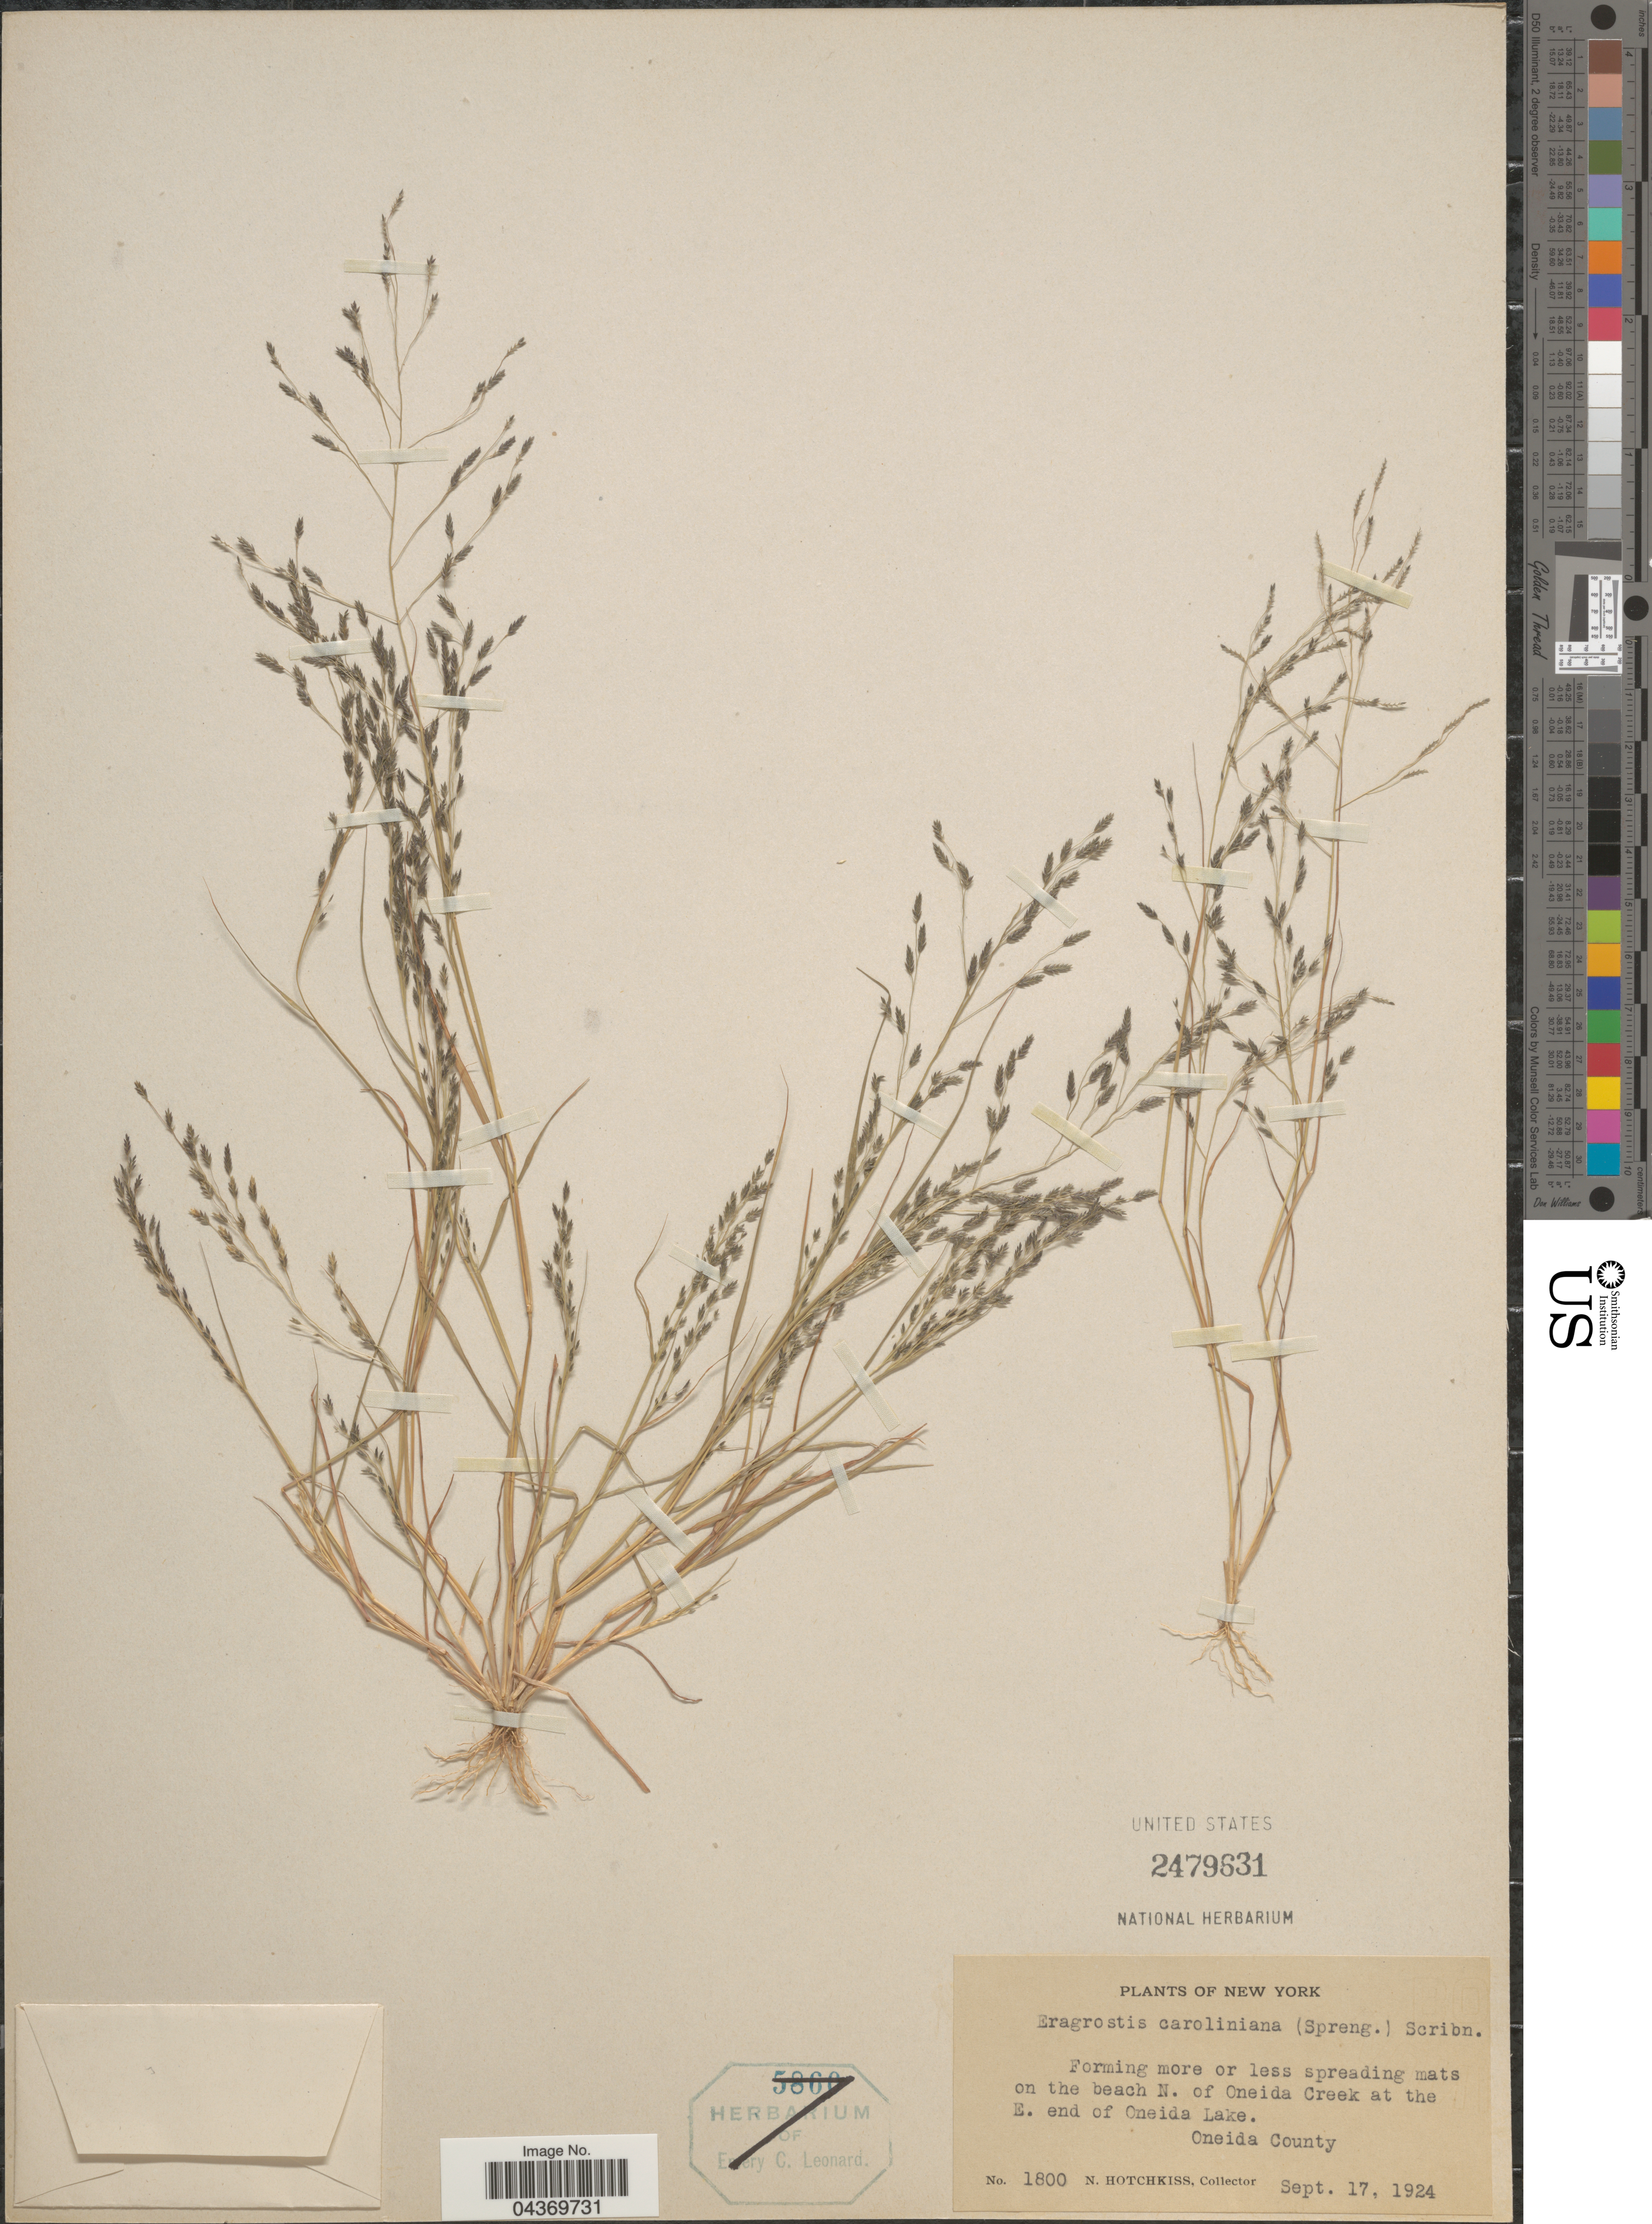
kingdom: Plantae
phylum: Tracheophyta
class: Liliopsida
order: Poales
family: Poaceae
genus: Eragrostis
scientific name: Eragrostis pectinacea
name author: (Michx.) Nees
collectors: N. Hotchkiss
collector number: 1800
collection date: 1924-09-17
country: United States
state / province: New York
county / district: Oneida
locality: On the beach N. of Oneida Creek at the E. end of Oneida Lake. Oneida County.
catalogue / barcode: US 2479631